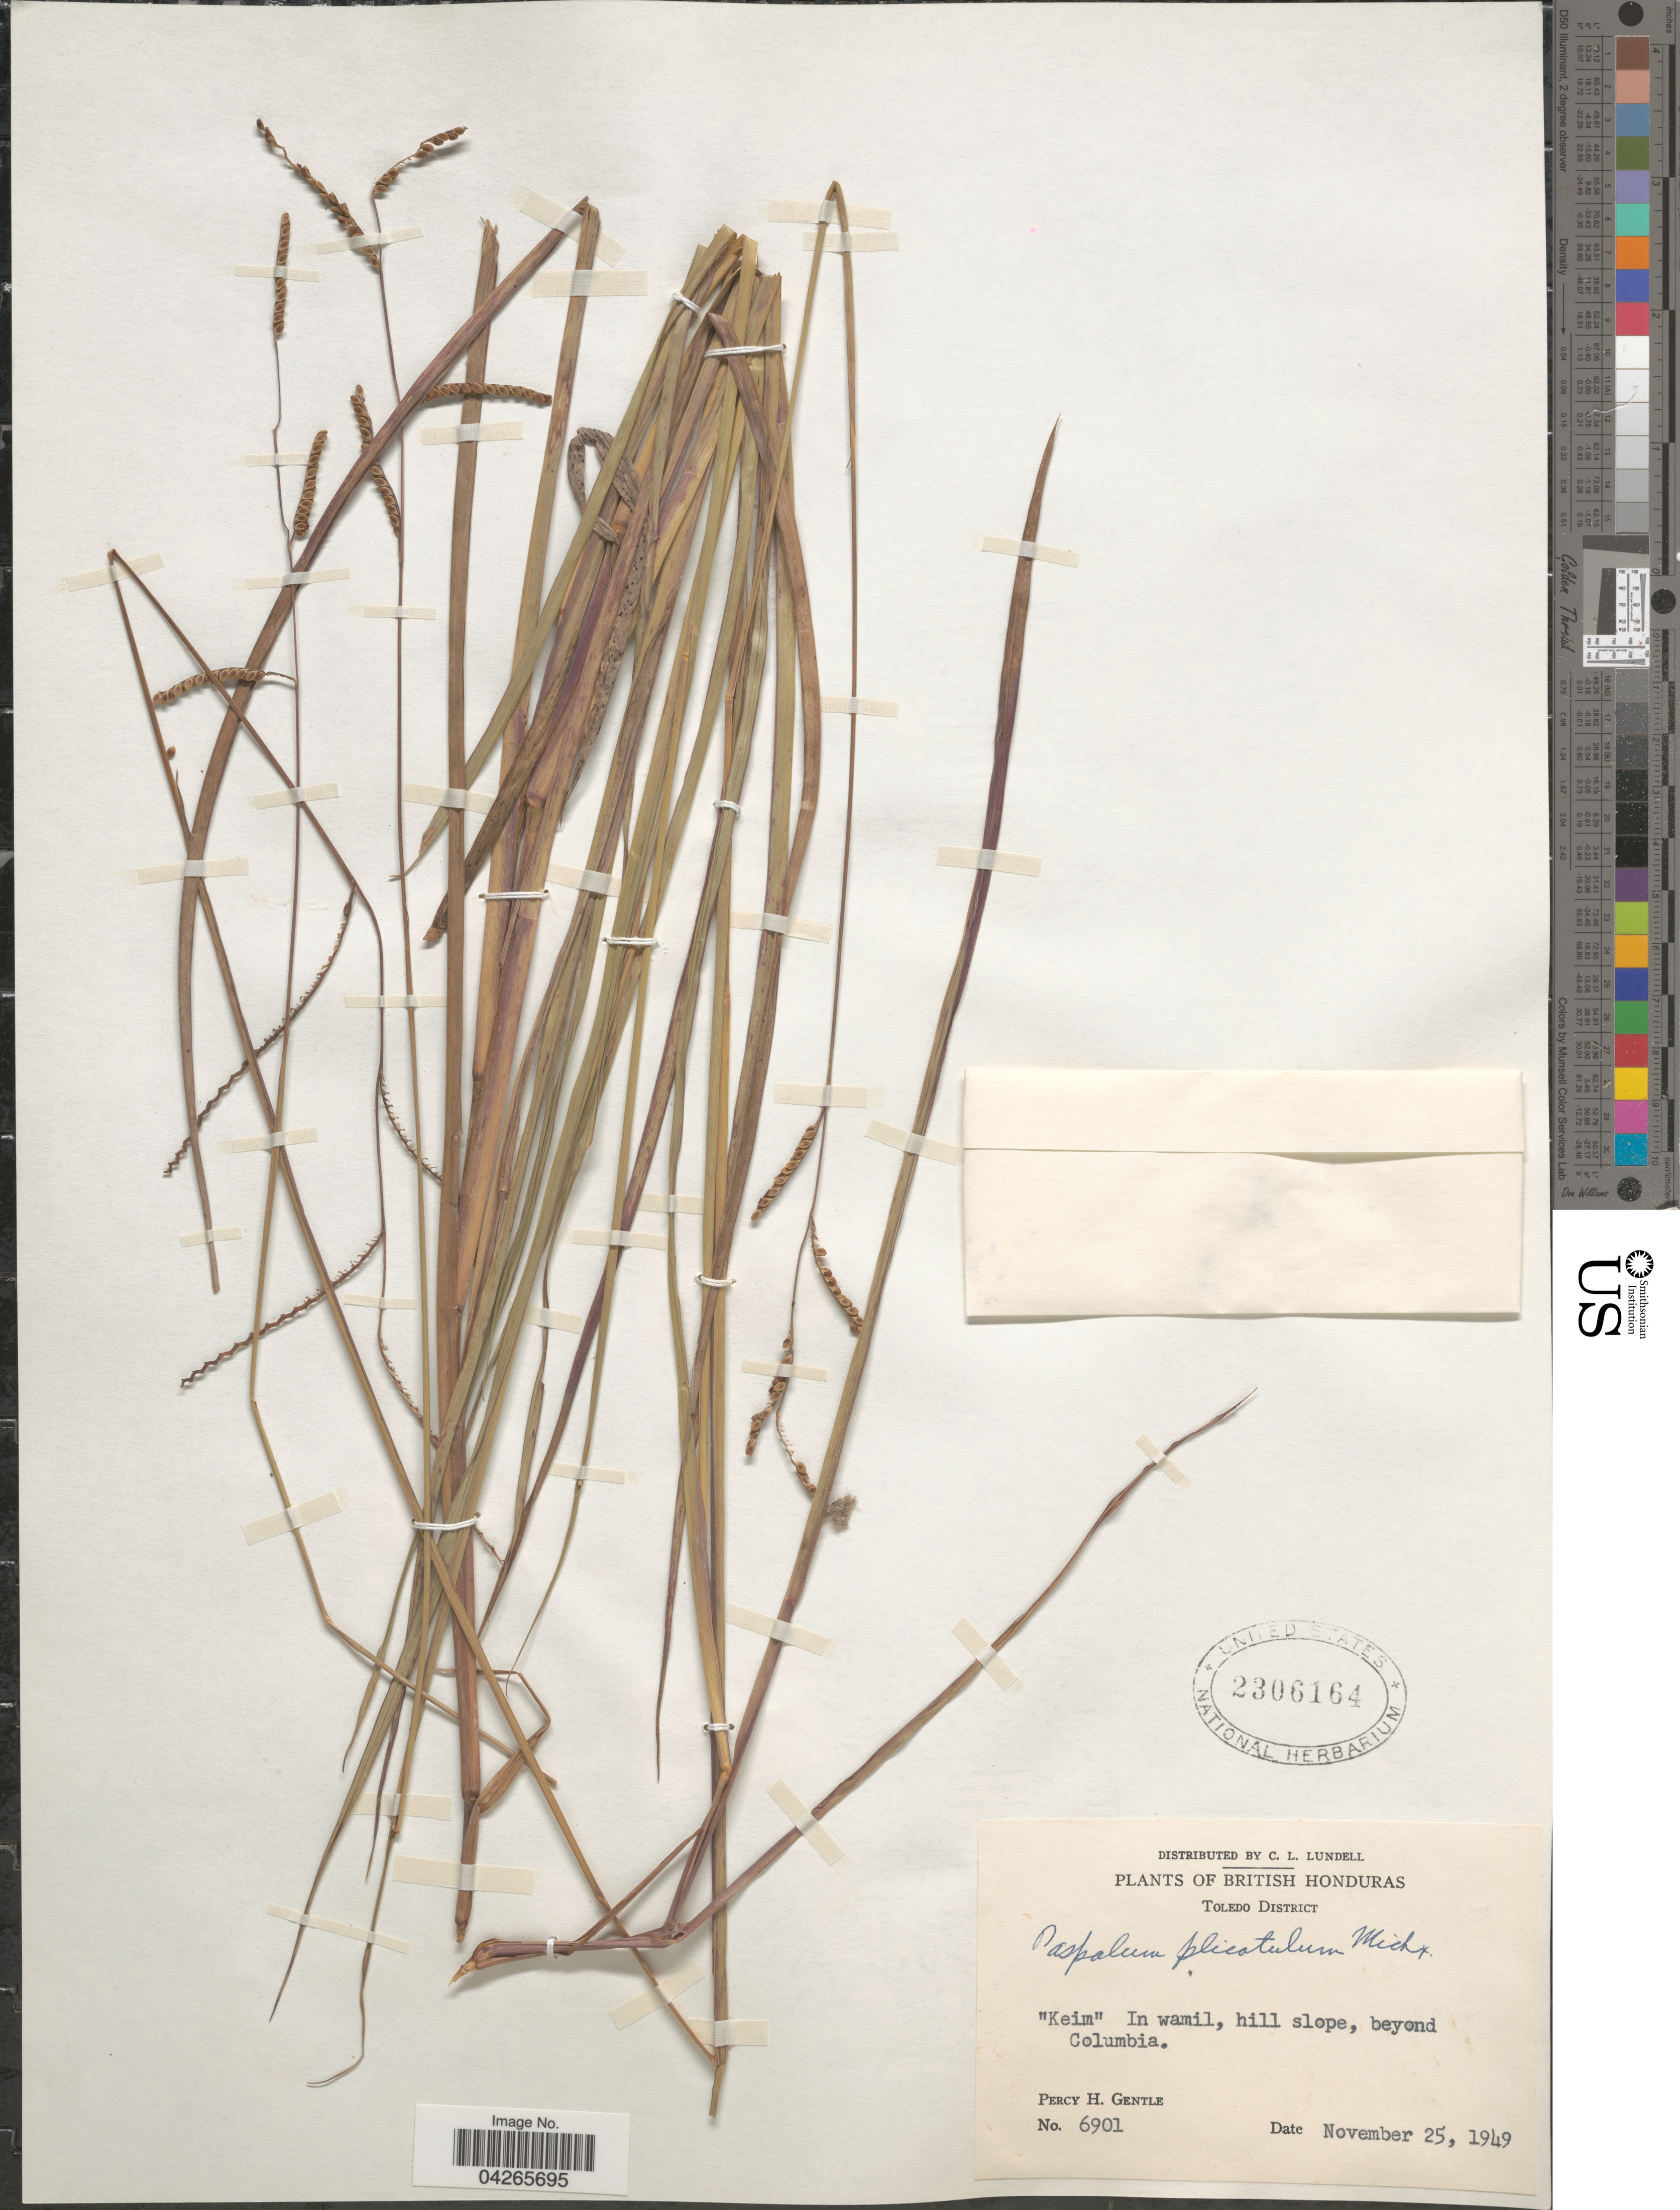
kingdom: Plantae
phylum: Tracheophyta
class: Liliopsida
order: Poales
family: Poaceae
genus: Paspalum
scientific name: Paspalum plicatulum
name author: Michx.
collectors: P. H. Gentle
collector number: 6901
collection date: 1949-11-25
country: Belize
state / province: Toledo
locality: British Honduras. Toledo District. "Keim" In wamil, hill slope, beyond Columbia.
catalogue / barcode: US 2306164